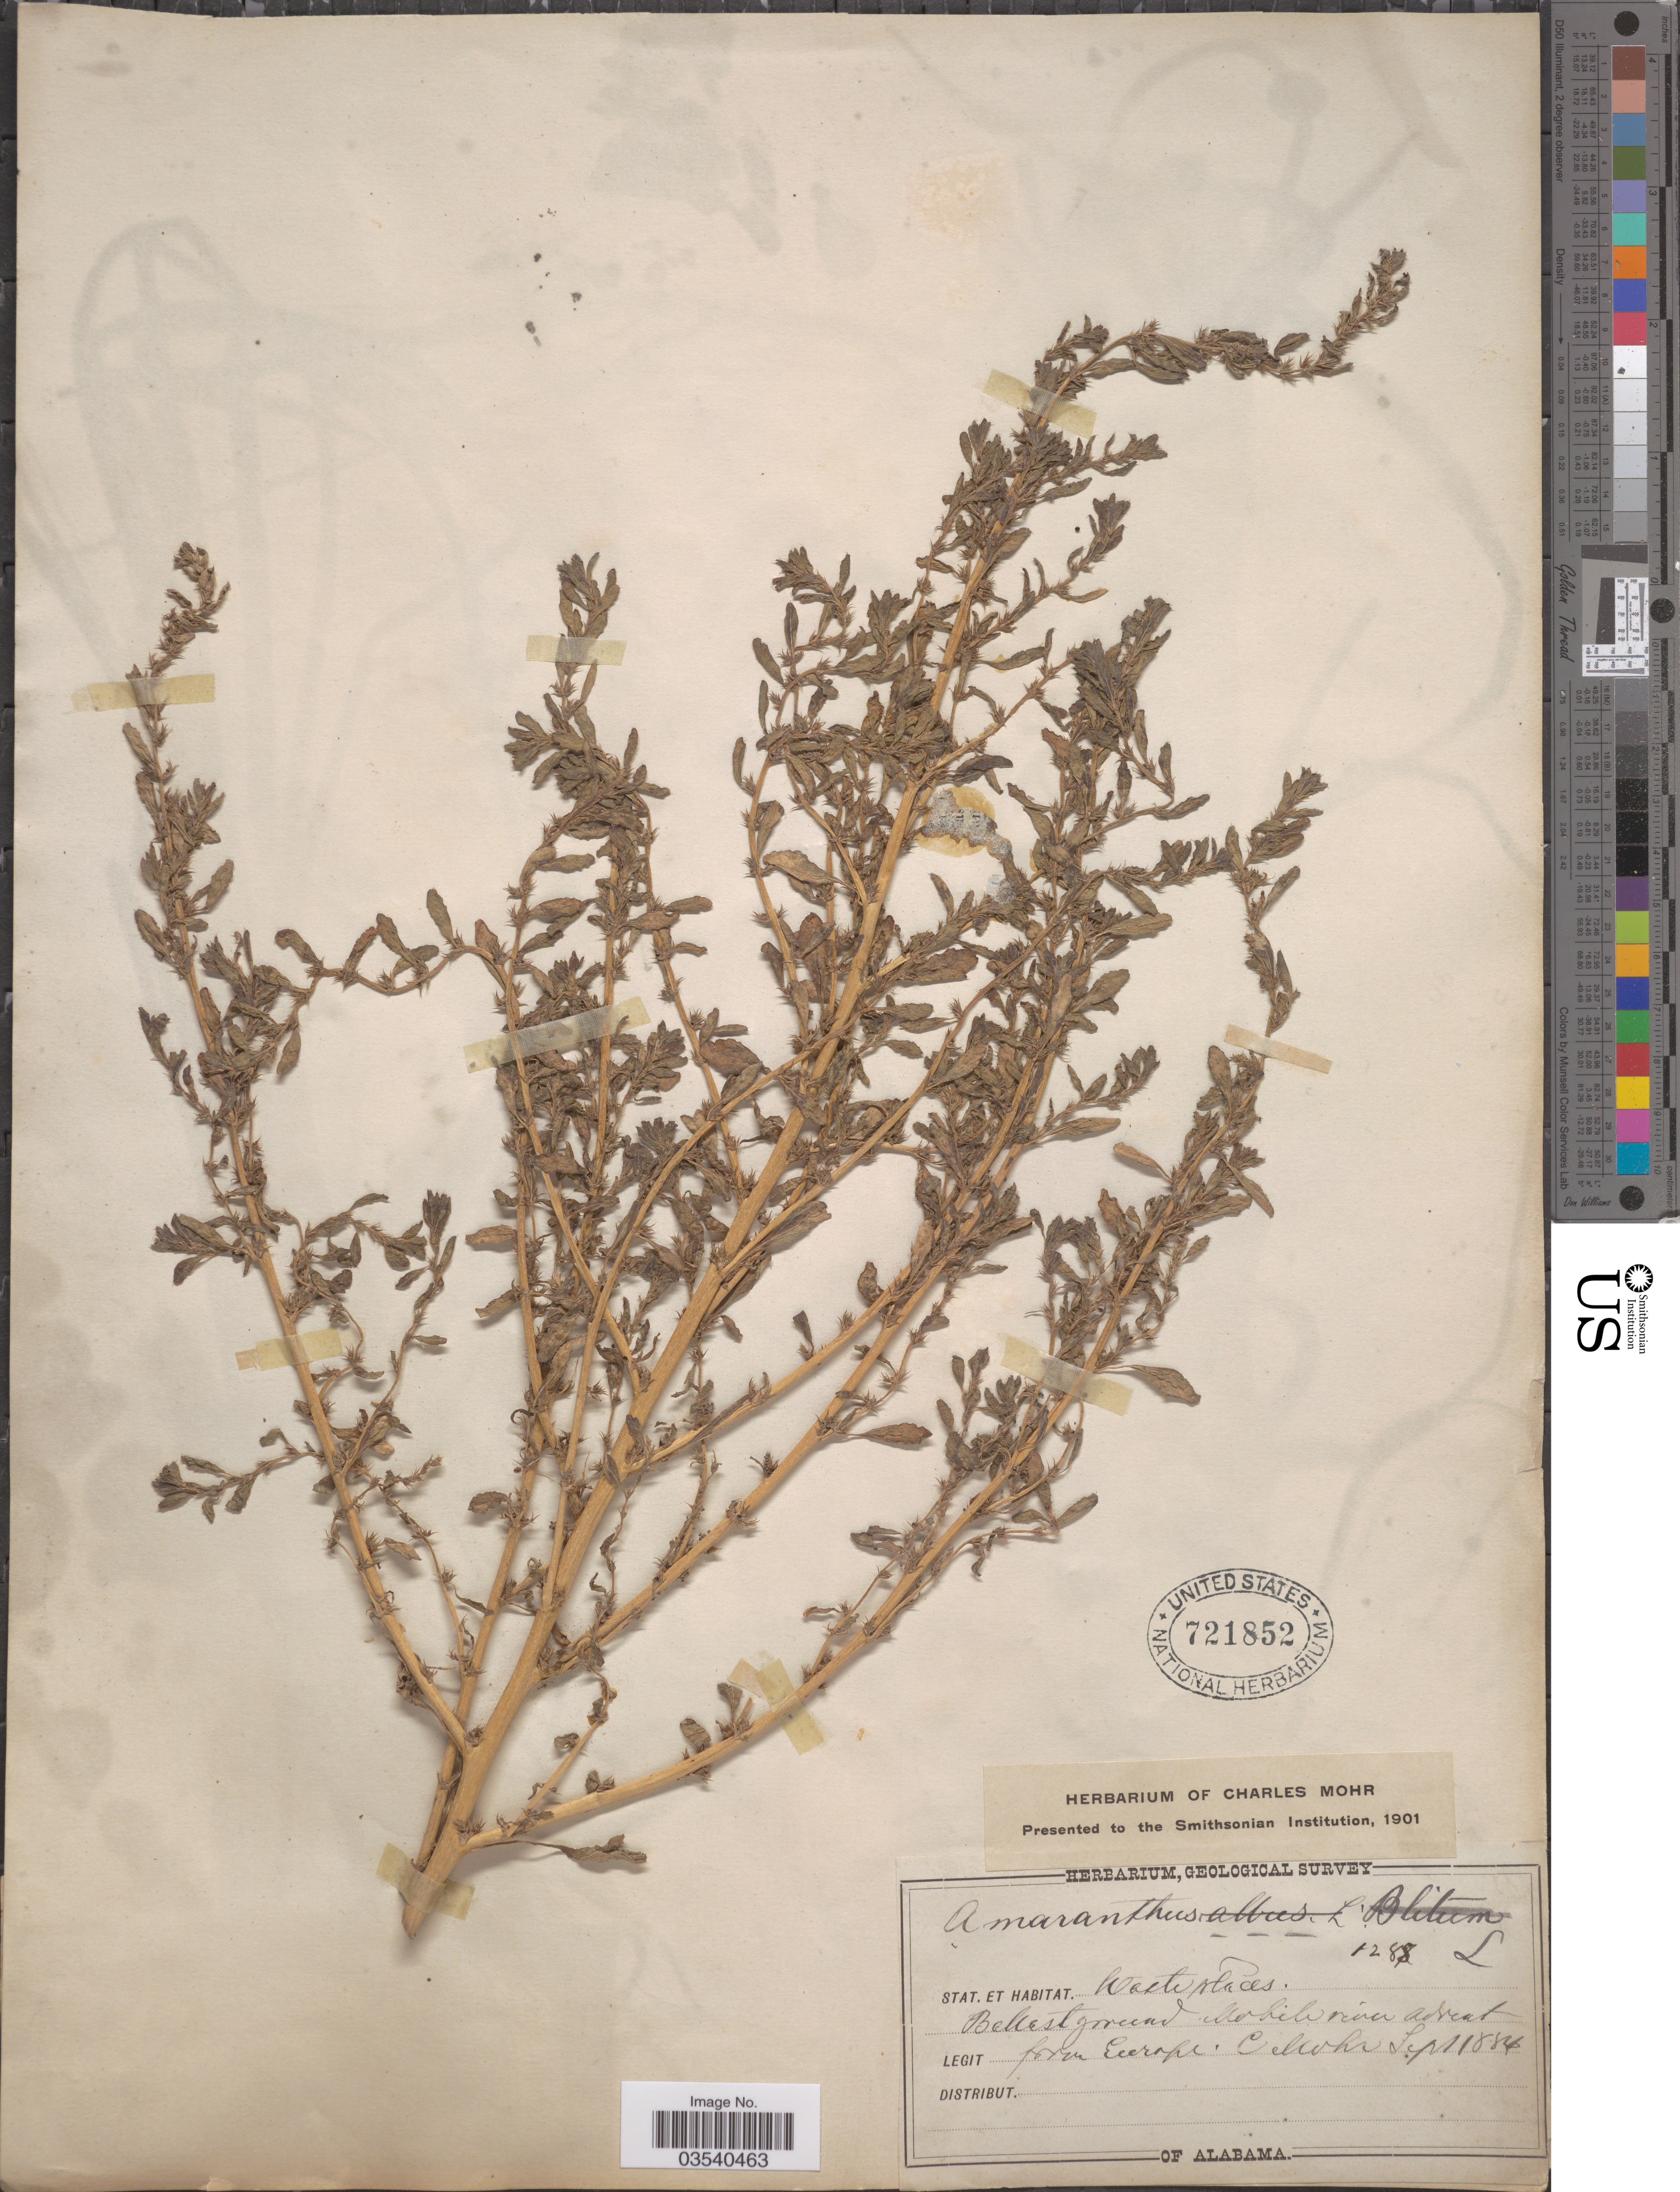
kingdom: Plantae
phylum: Tracheophyta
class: Magnoliopsida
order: Caryophyllales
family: Amaranthaceae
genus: Amaranthus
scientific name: Amaranthus graecizans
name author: L.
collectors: Mohr, C. T. (herbarium)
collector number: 1288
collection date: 1884-09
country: United States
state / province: Alabama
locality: Mobile river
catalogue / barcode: US 721852